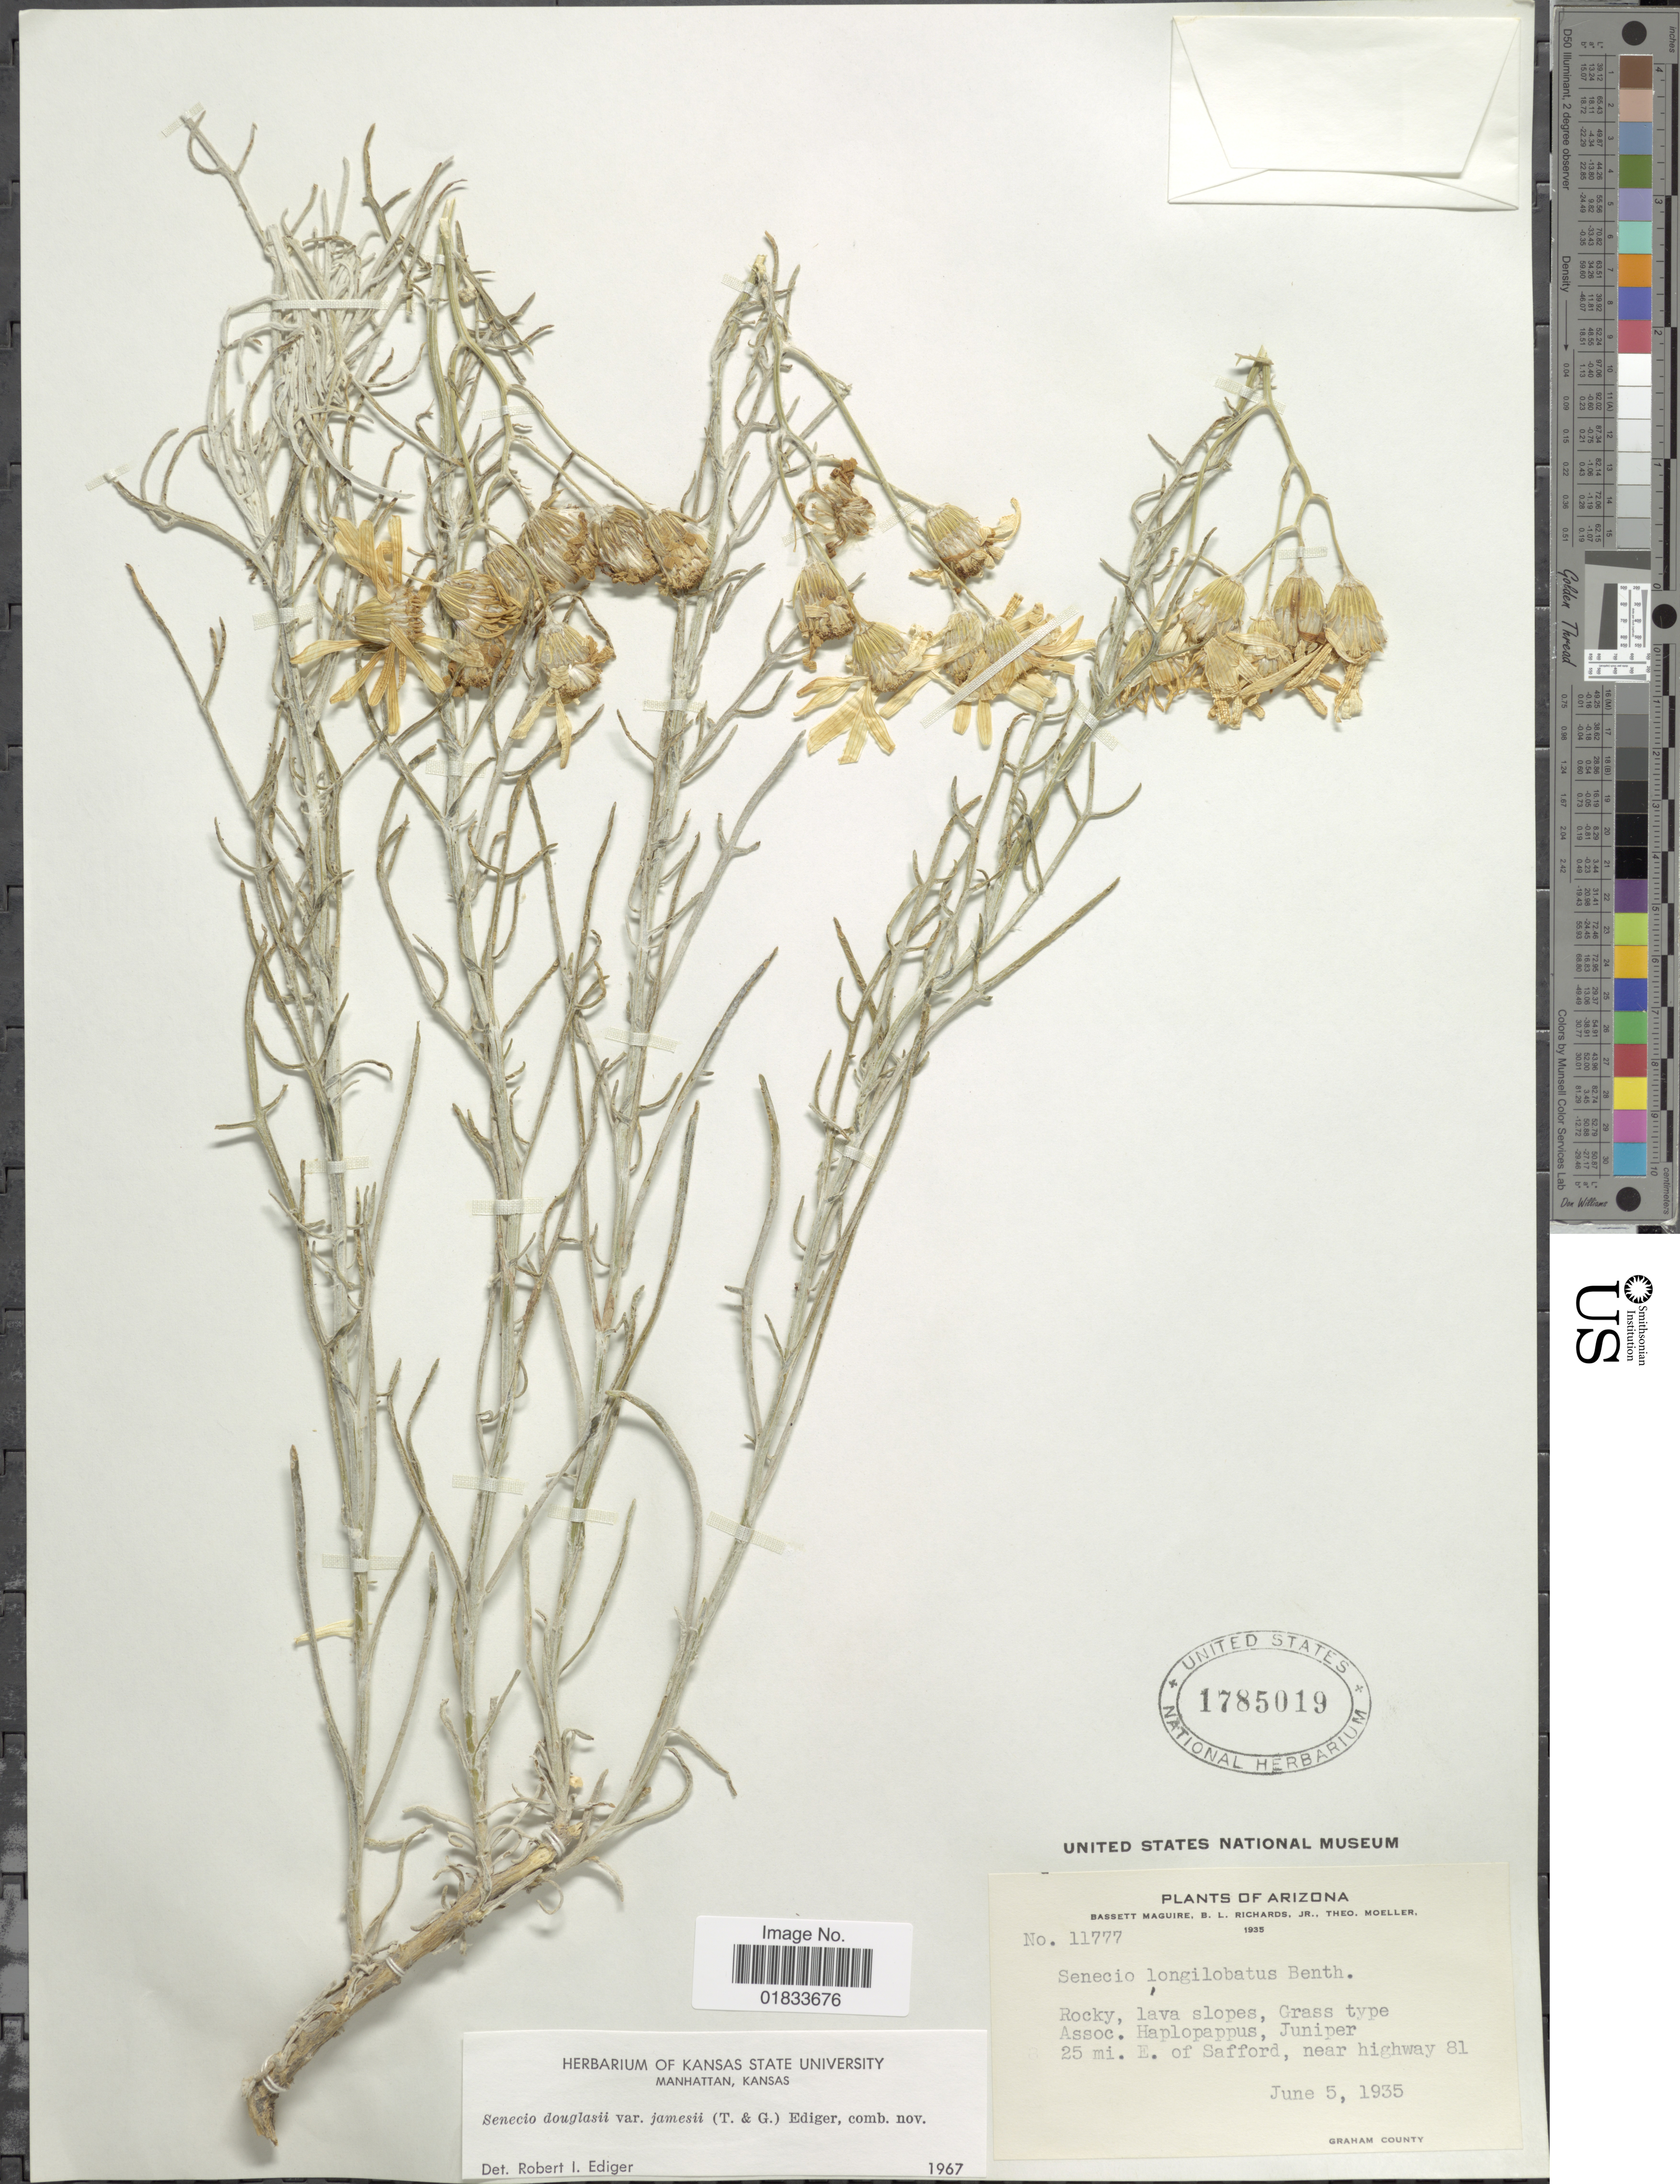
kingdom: Plantae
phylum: Tracheophyta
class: Magnoliopsida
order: Asterales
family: Asteraceae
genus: Senecio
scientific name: Senecio flaccidus var. flaccidus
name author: Less.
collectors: B. Maguire, B. Richards & T. Moeller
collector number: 11777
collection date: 1935-06-05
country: United States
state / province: Arizona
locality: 25 mi. E. of Safford, near highway 81, Graham County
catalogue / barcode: US 1785019